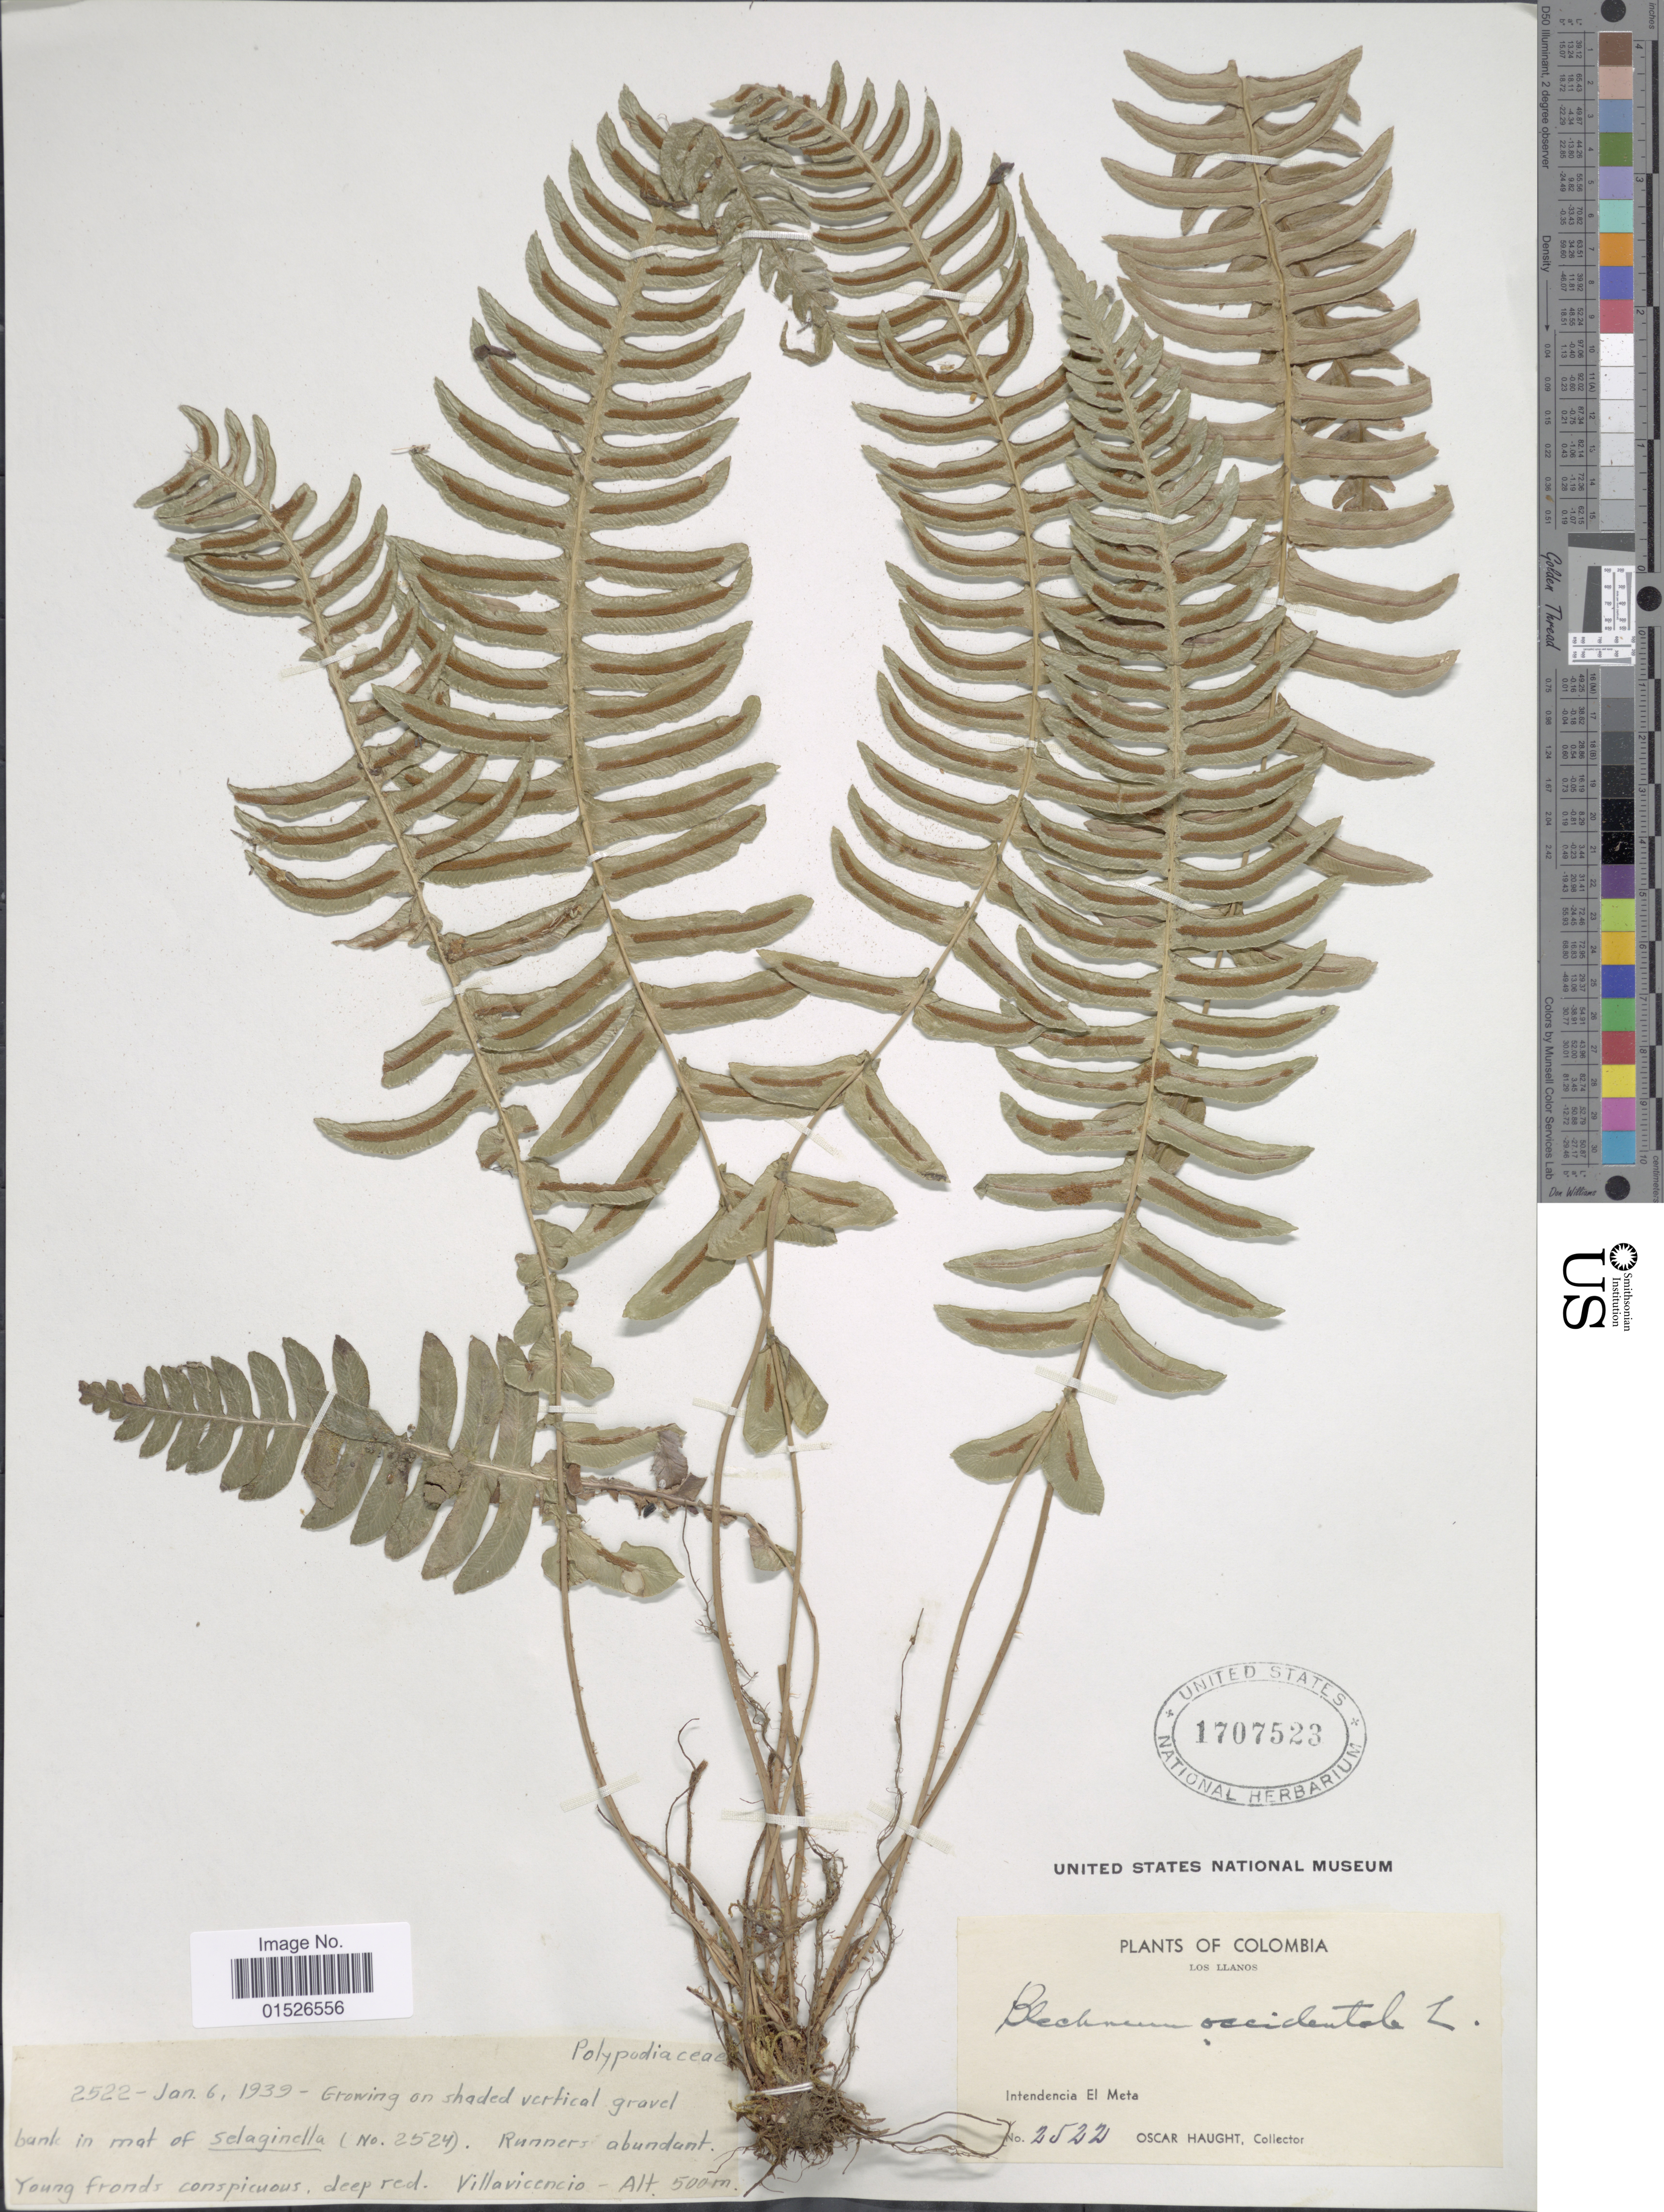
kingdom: Plantae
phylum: Tracheophyta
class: Polypodiopsida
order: Polypodiales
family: Blechnaceae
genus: Blechnum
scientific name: Blechnum occidentale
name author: L.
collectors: O. L. Haught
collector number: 2522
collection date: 1939-01-06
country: Colombia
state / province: Meta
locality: Colombia, Los Llanos. Intendencia del Meta. Villavicencio.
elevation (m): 500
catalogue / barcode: US 1707523